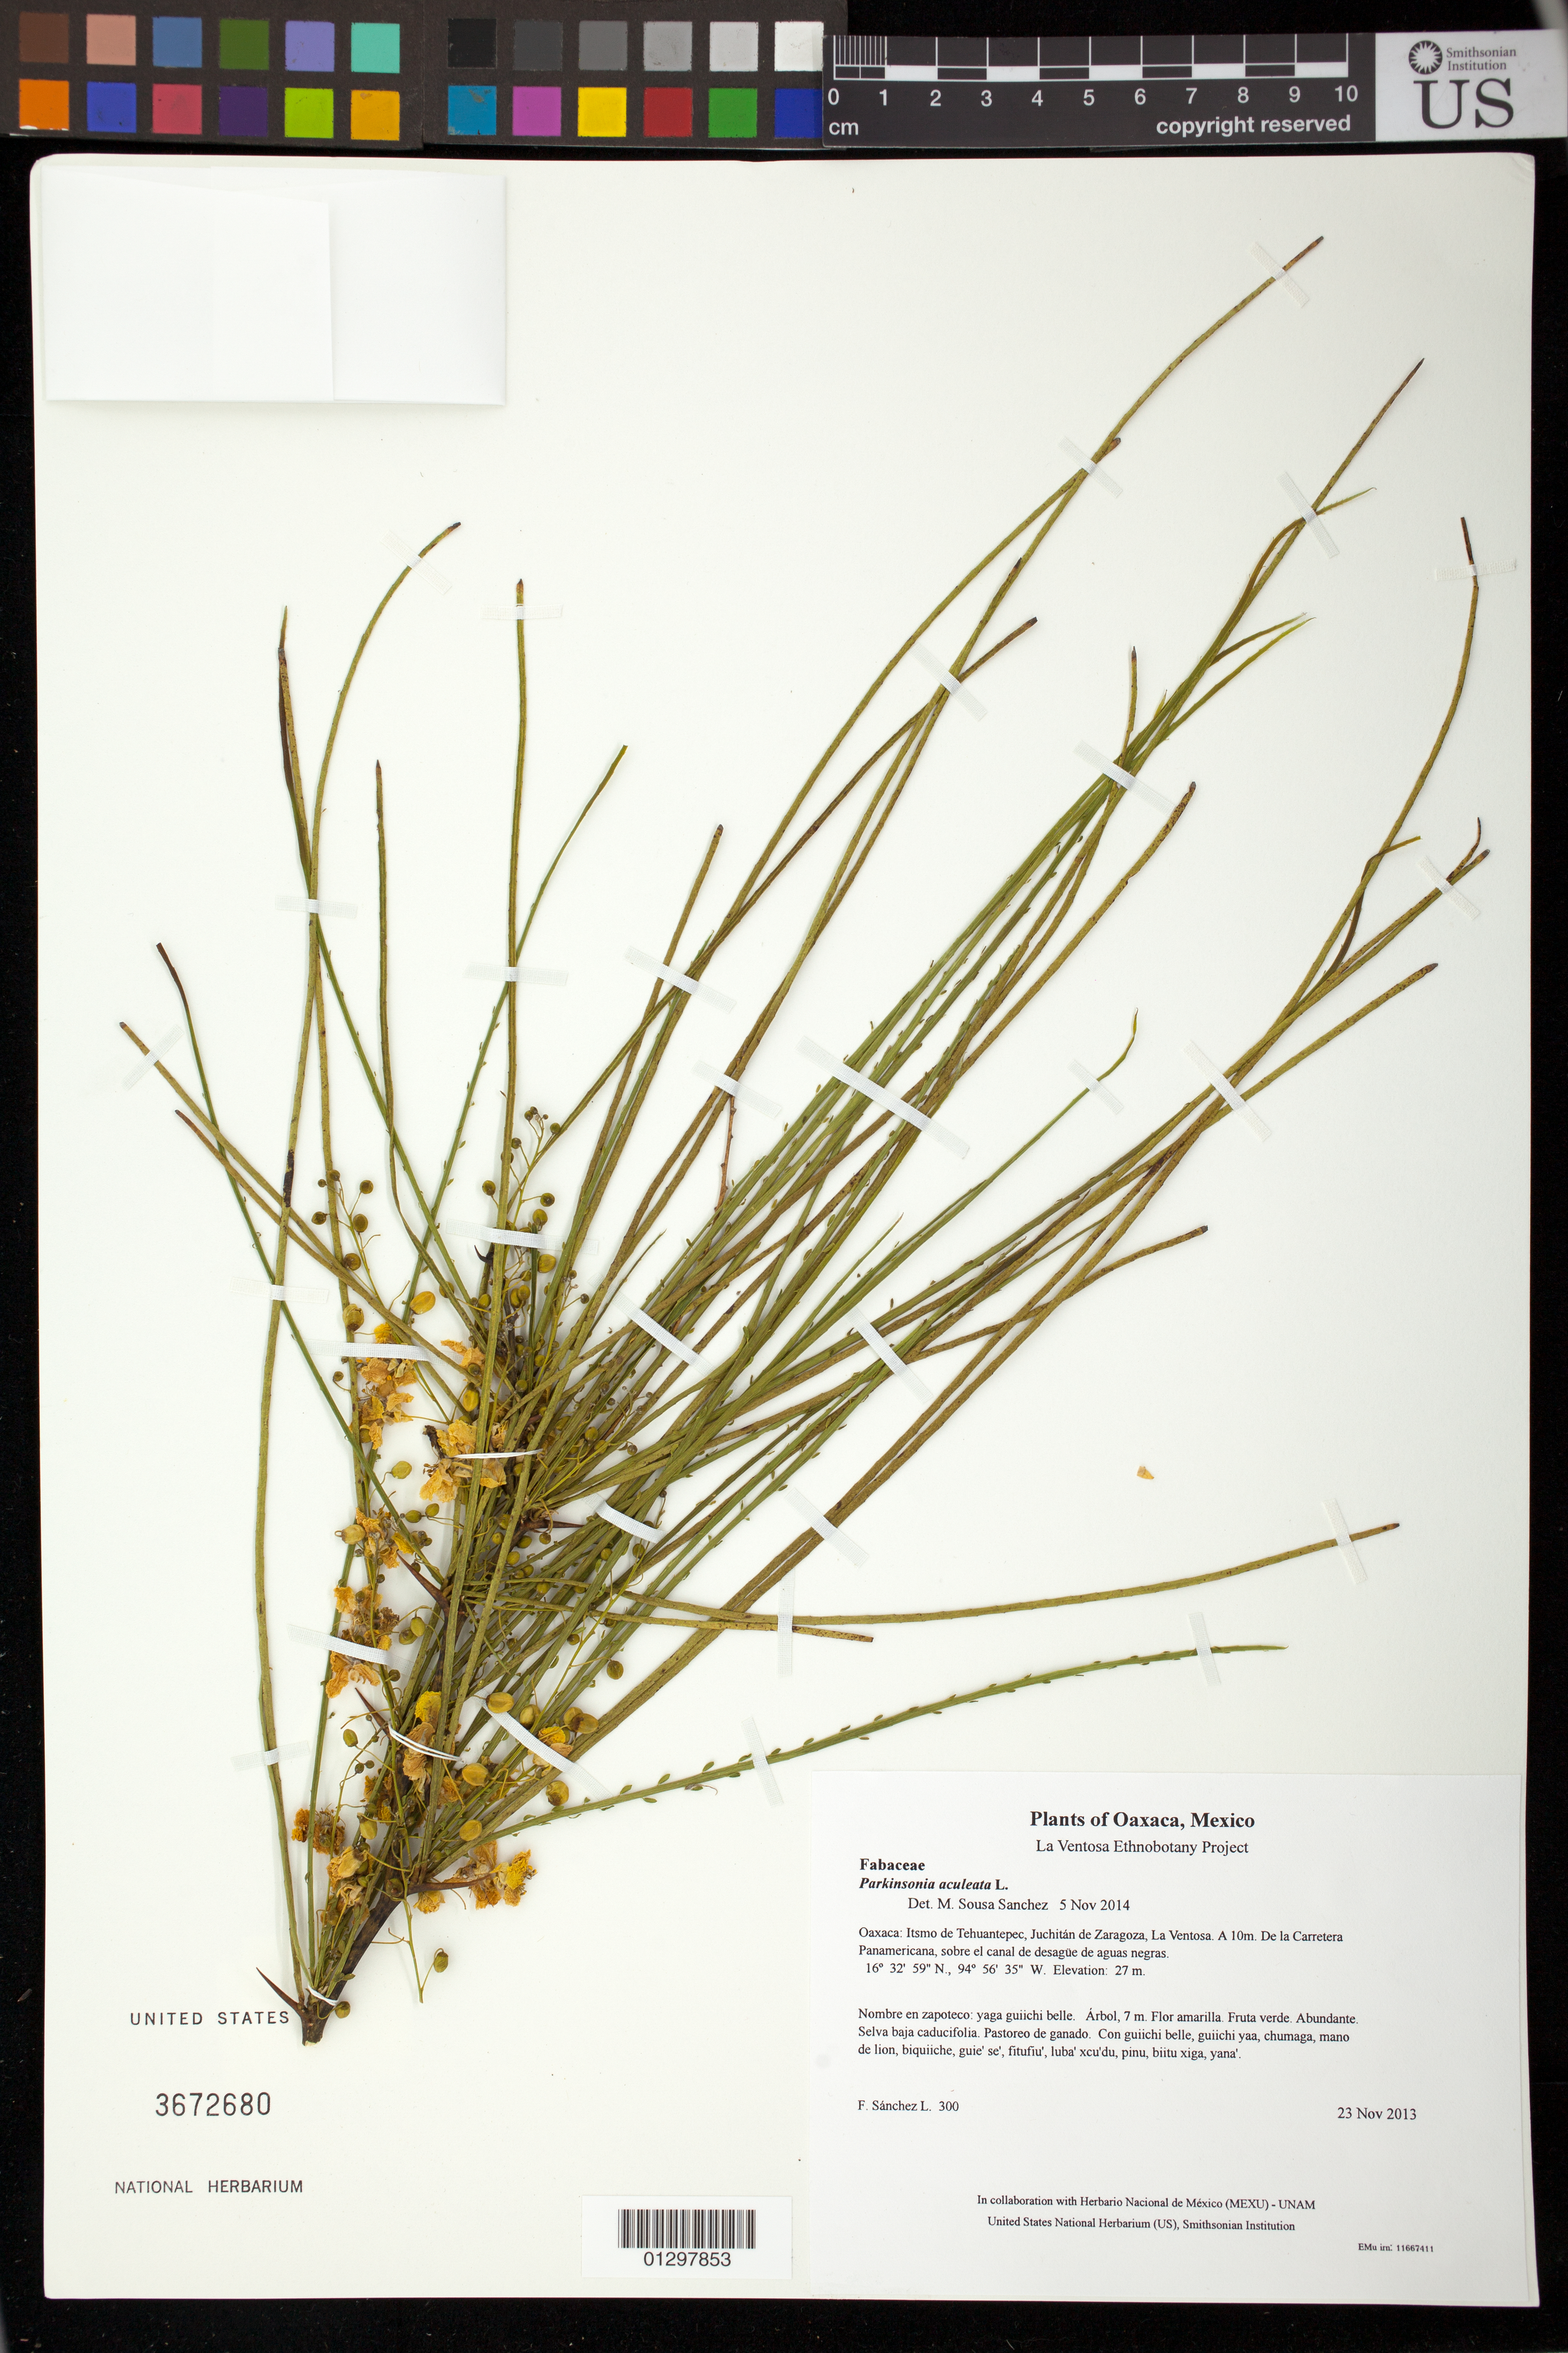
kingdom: Plantae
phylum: Tracheophyta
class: Magnoliopsida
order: Fabales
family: Fabaceae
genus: Parkinsonia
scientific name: Parkinsonia aculeata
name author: L.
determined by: Sousa S., Mario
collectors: F. Sánchez L.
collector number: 300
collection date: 2013-11-23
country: Mexico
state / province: Oaxaca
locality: Itsmo de Tehuantepec, Juchitán de Zaragoza, La Ventosa. A 10m. De la Carretera Panamericana, sobre el canal de desagüe de aguas negras.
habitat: Selva baja caducifolia. Pastoreo de ganado.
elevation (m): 27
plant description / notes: JEBOT, MEXU, SERO, US; Yaga. 7 m. Guie' naguchi. Cuaananaxhi naga'. Stale.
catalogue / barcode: US 3672680